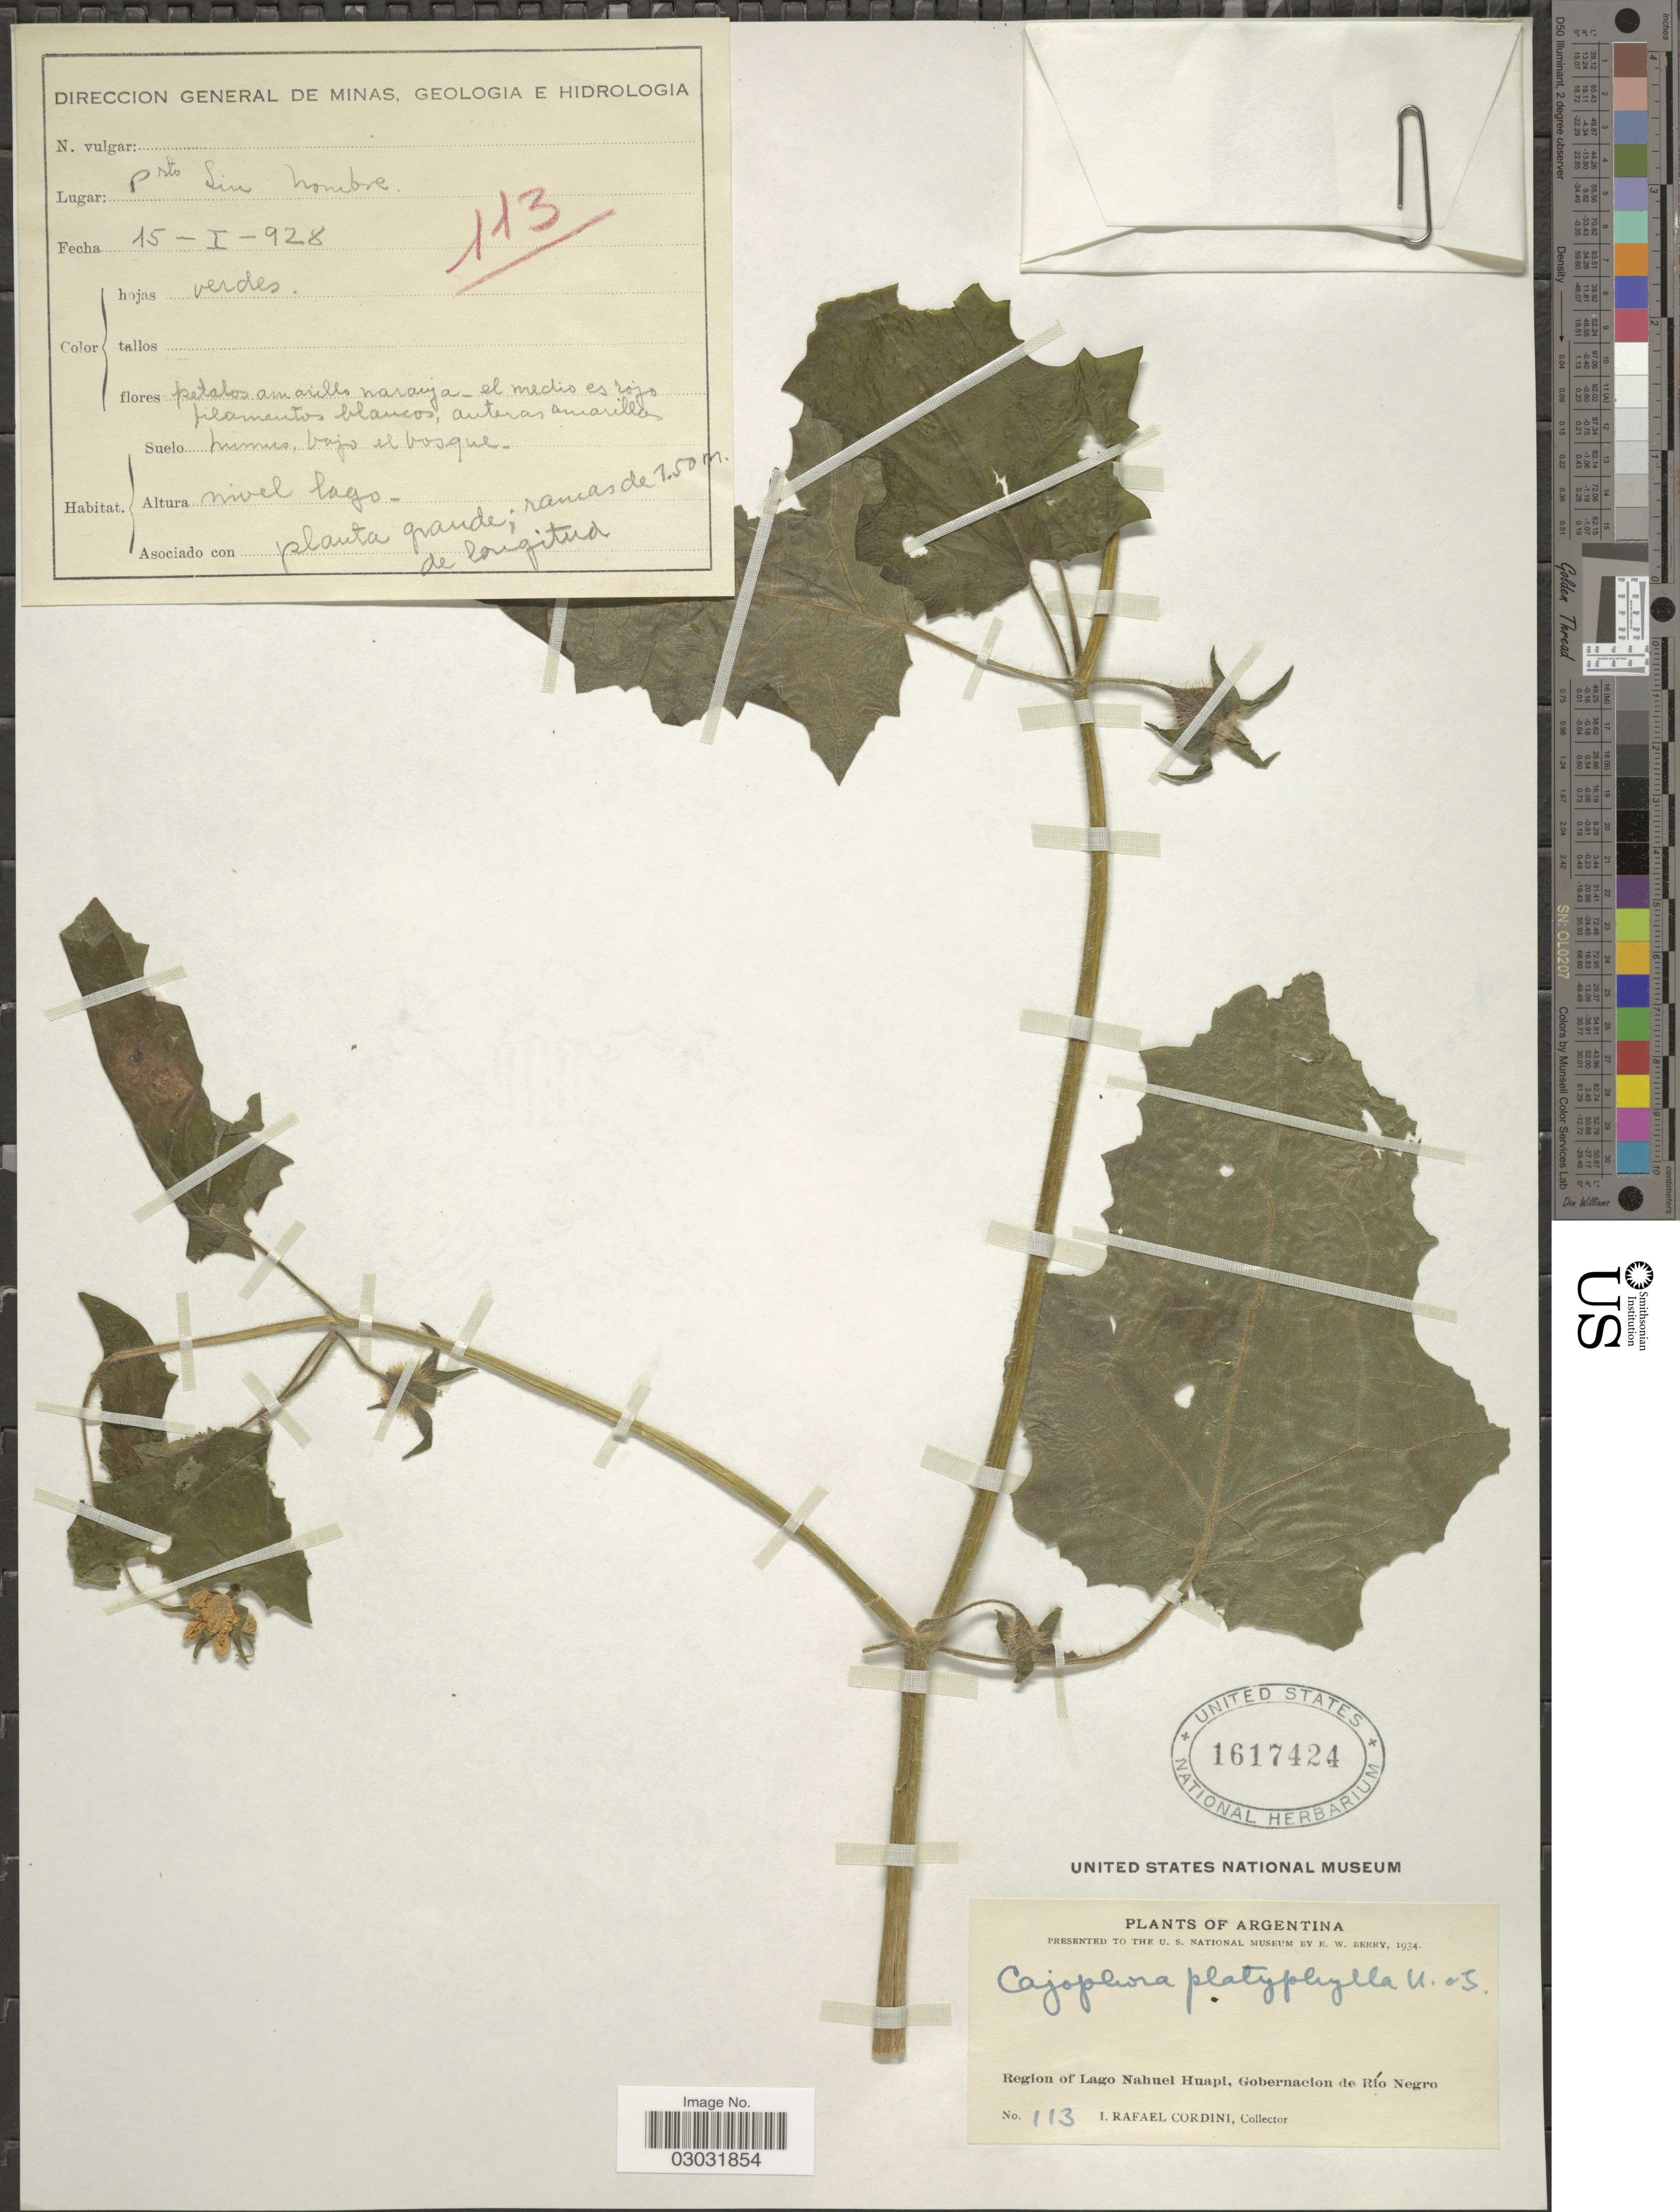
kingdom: Plantae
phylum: Tracheophyta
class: Magnoliopsida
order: Cornales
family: Loasaceae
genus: Caiophora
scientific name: Caiophora platyphylla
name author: Urb. & Gilg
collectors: I. Cordini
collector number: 113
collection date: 1928-01-15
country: Argentina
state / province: Rio Negro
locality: Region of Lago Nahuel Huapi, Gobernacion de Río Negro. Prto Sin nombre.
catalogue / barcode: US 1617424